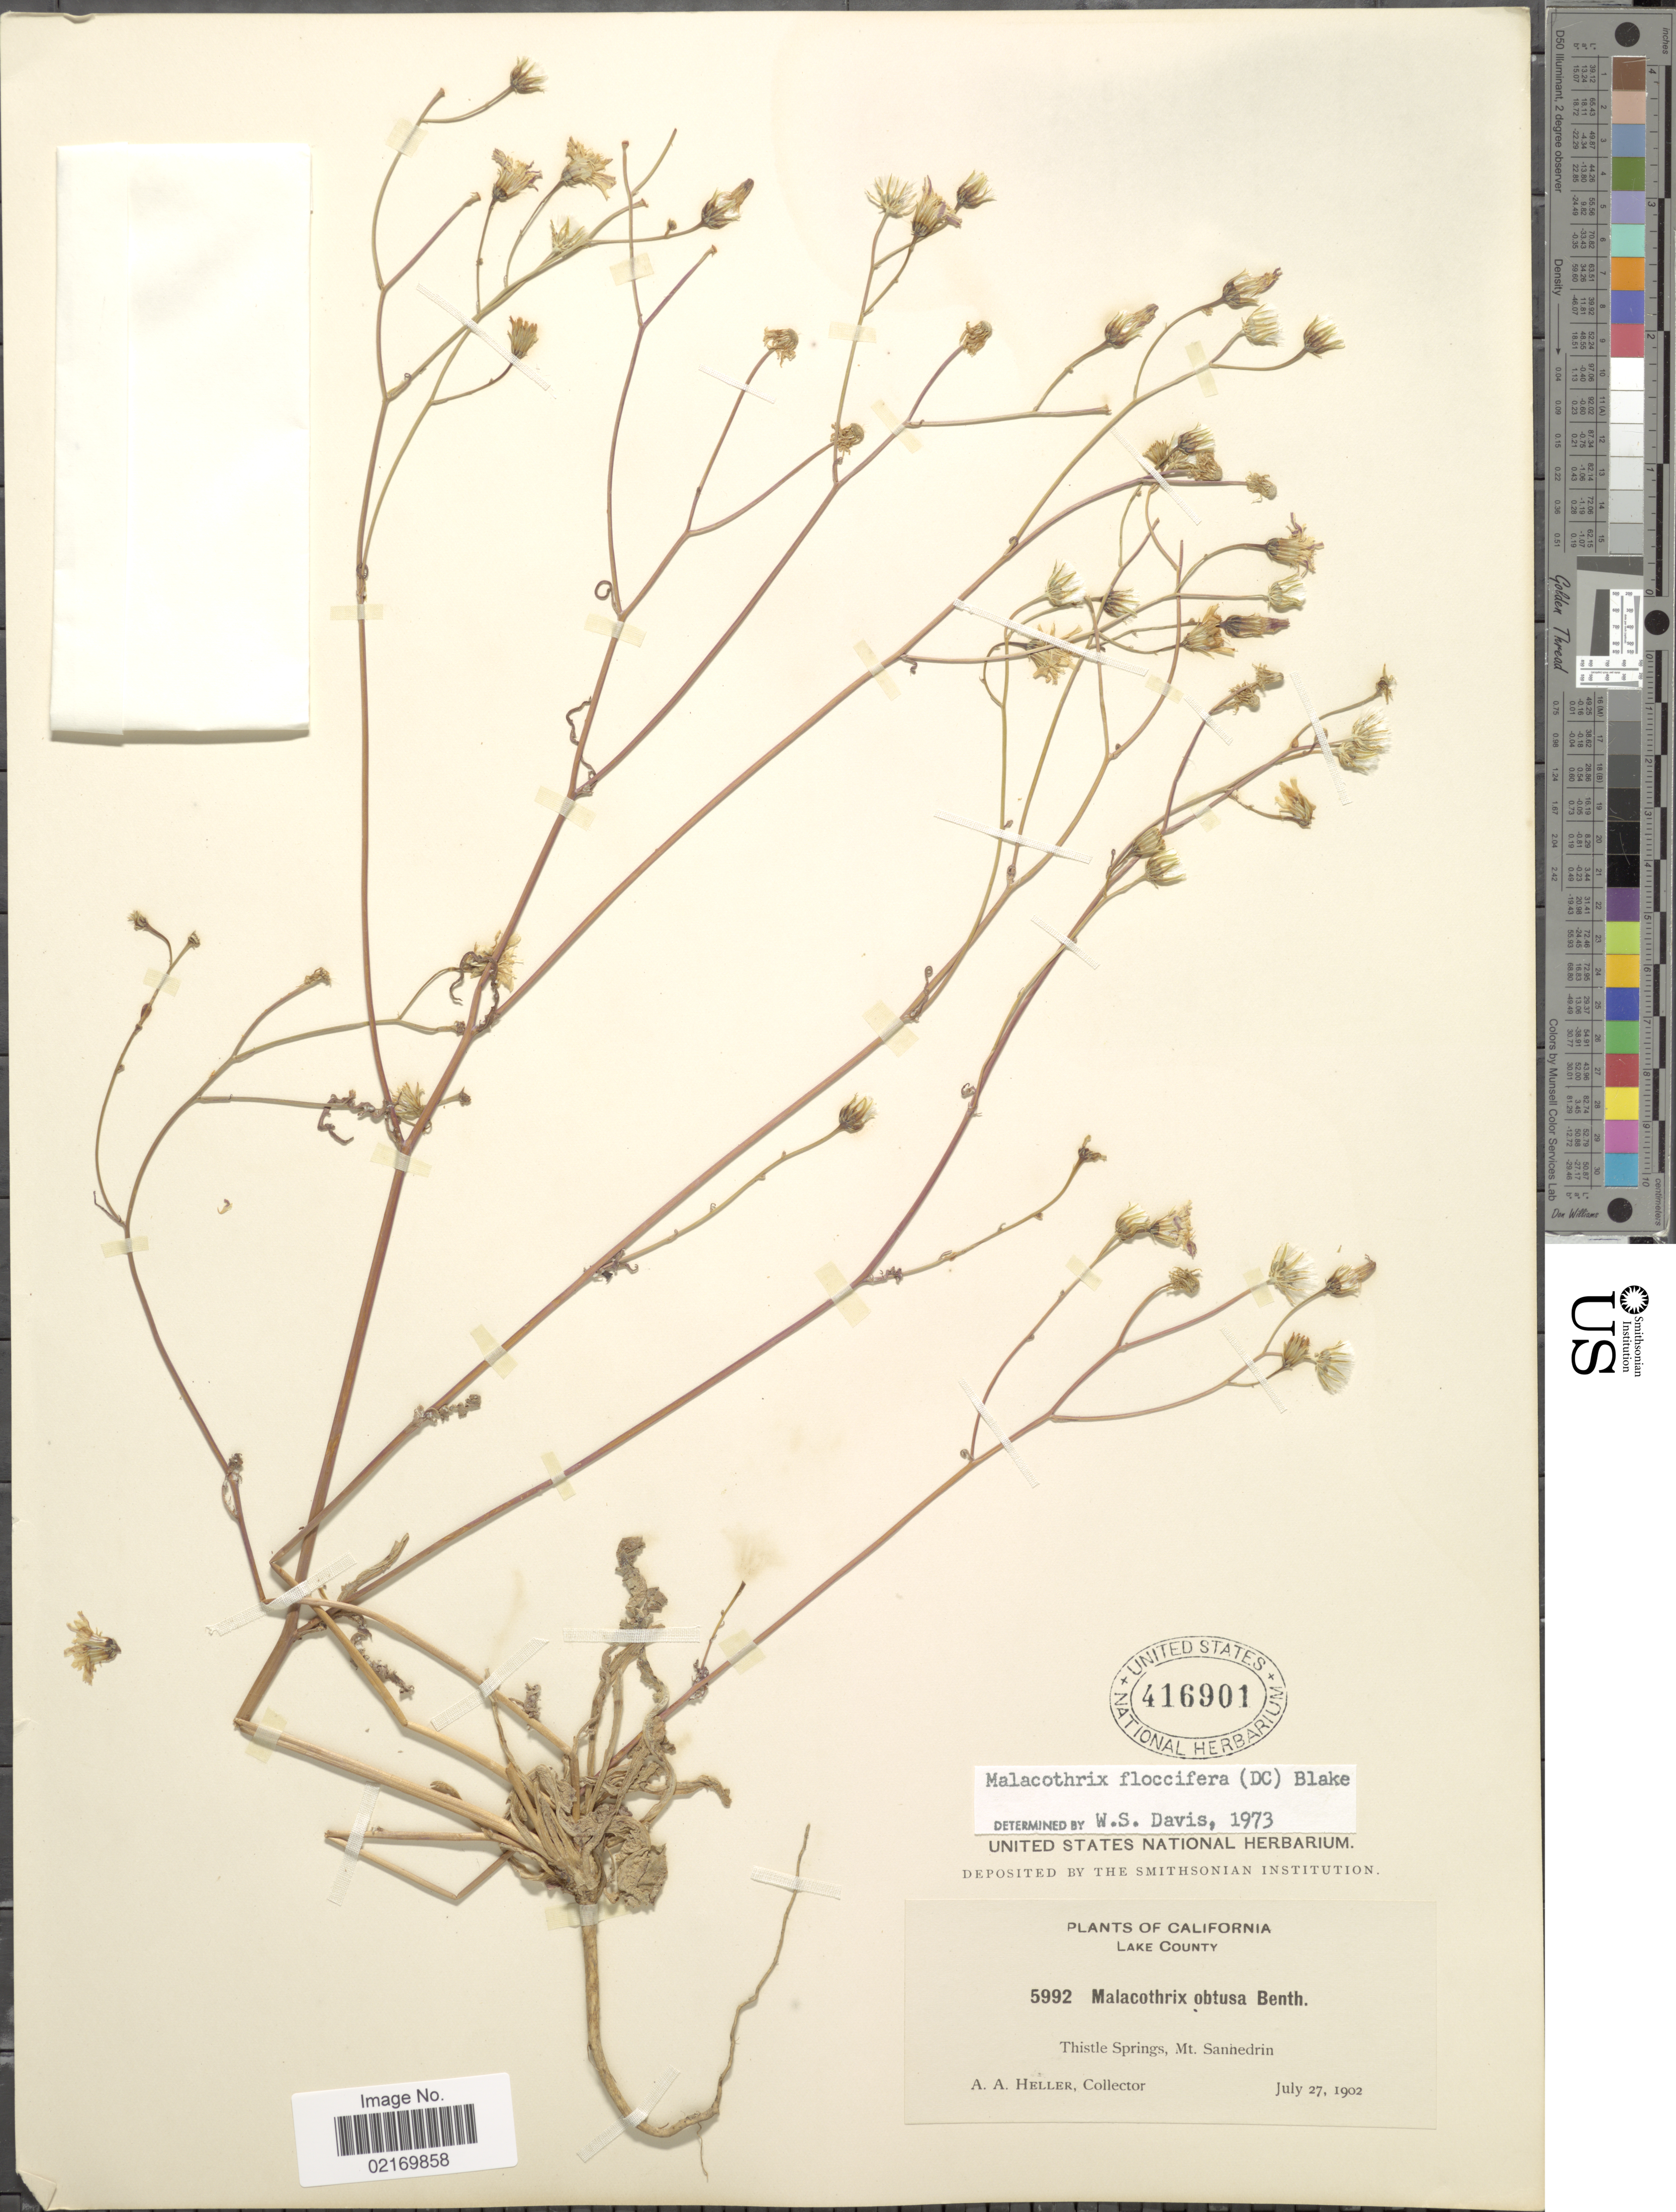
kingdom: Plantae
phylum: Tracheophyta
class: Magnoliopsida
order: Asterales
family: Asteraceae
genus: Malacothrix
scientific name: Malacothrix floccifera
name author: (DC.) S.F. Blake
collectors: A. A. Heller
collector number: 5992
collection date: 1902-07-27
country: United States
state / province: California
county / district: Lake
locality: Lake County, Thistle Springs, Mt. Sanhedrin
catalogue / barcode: US 416901